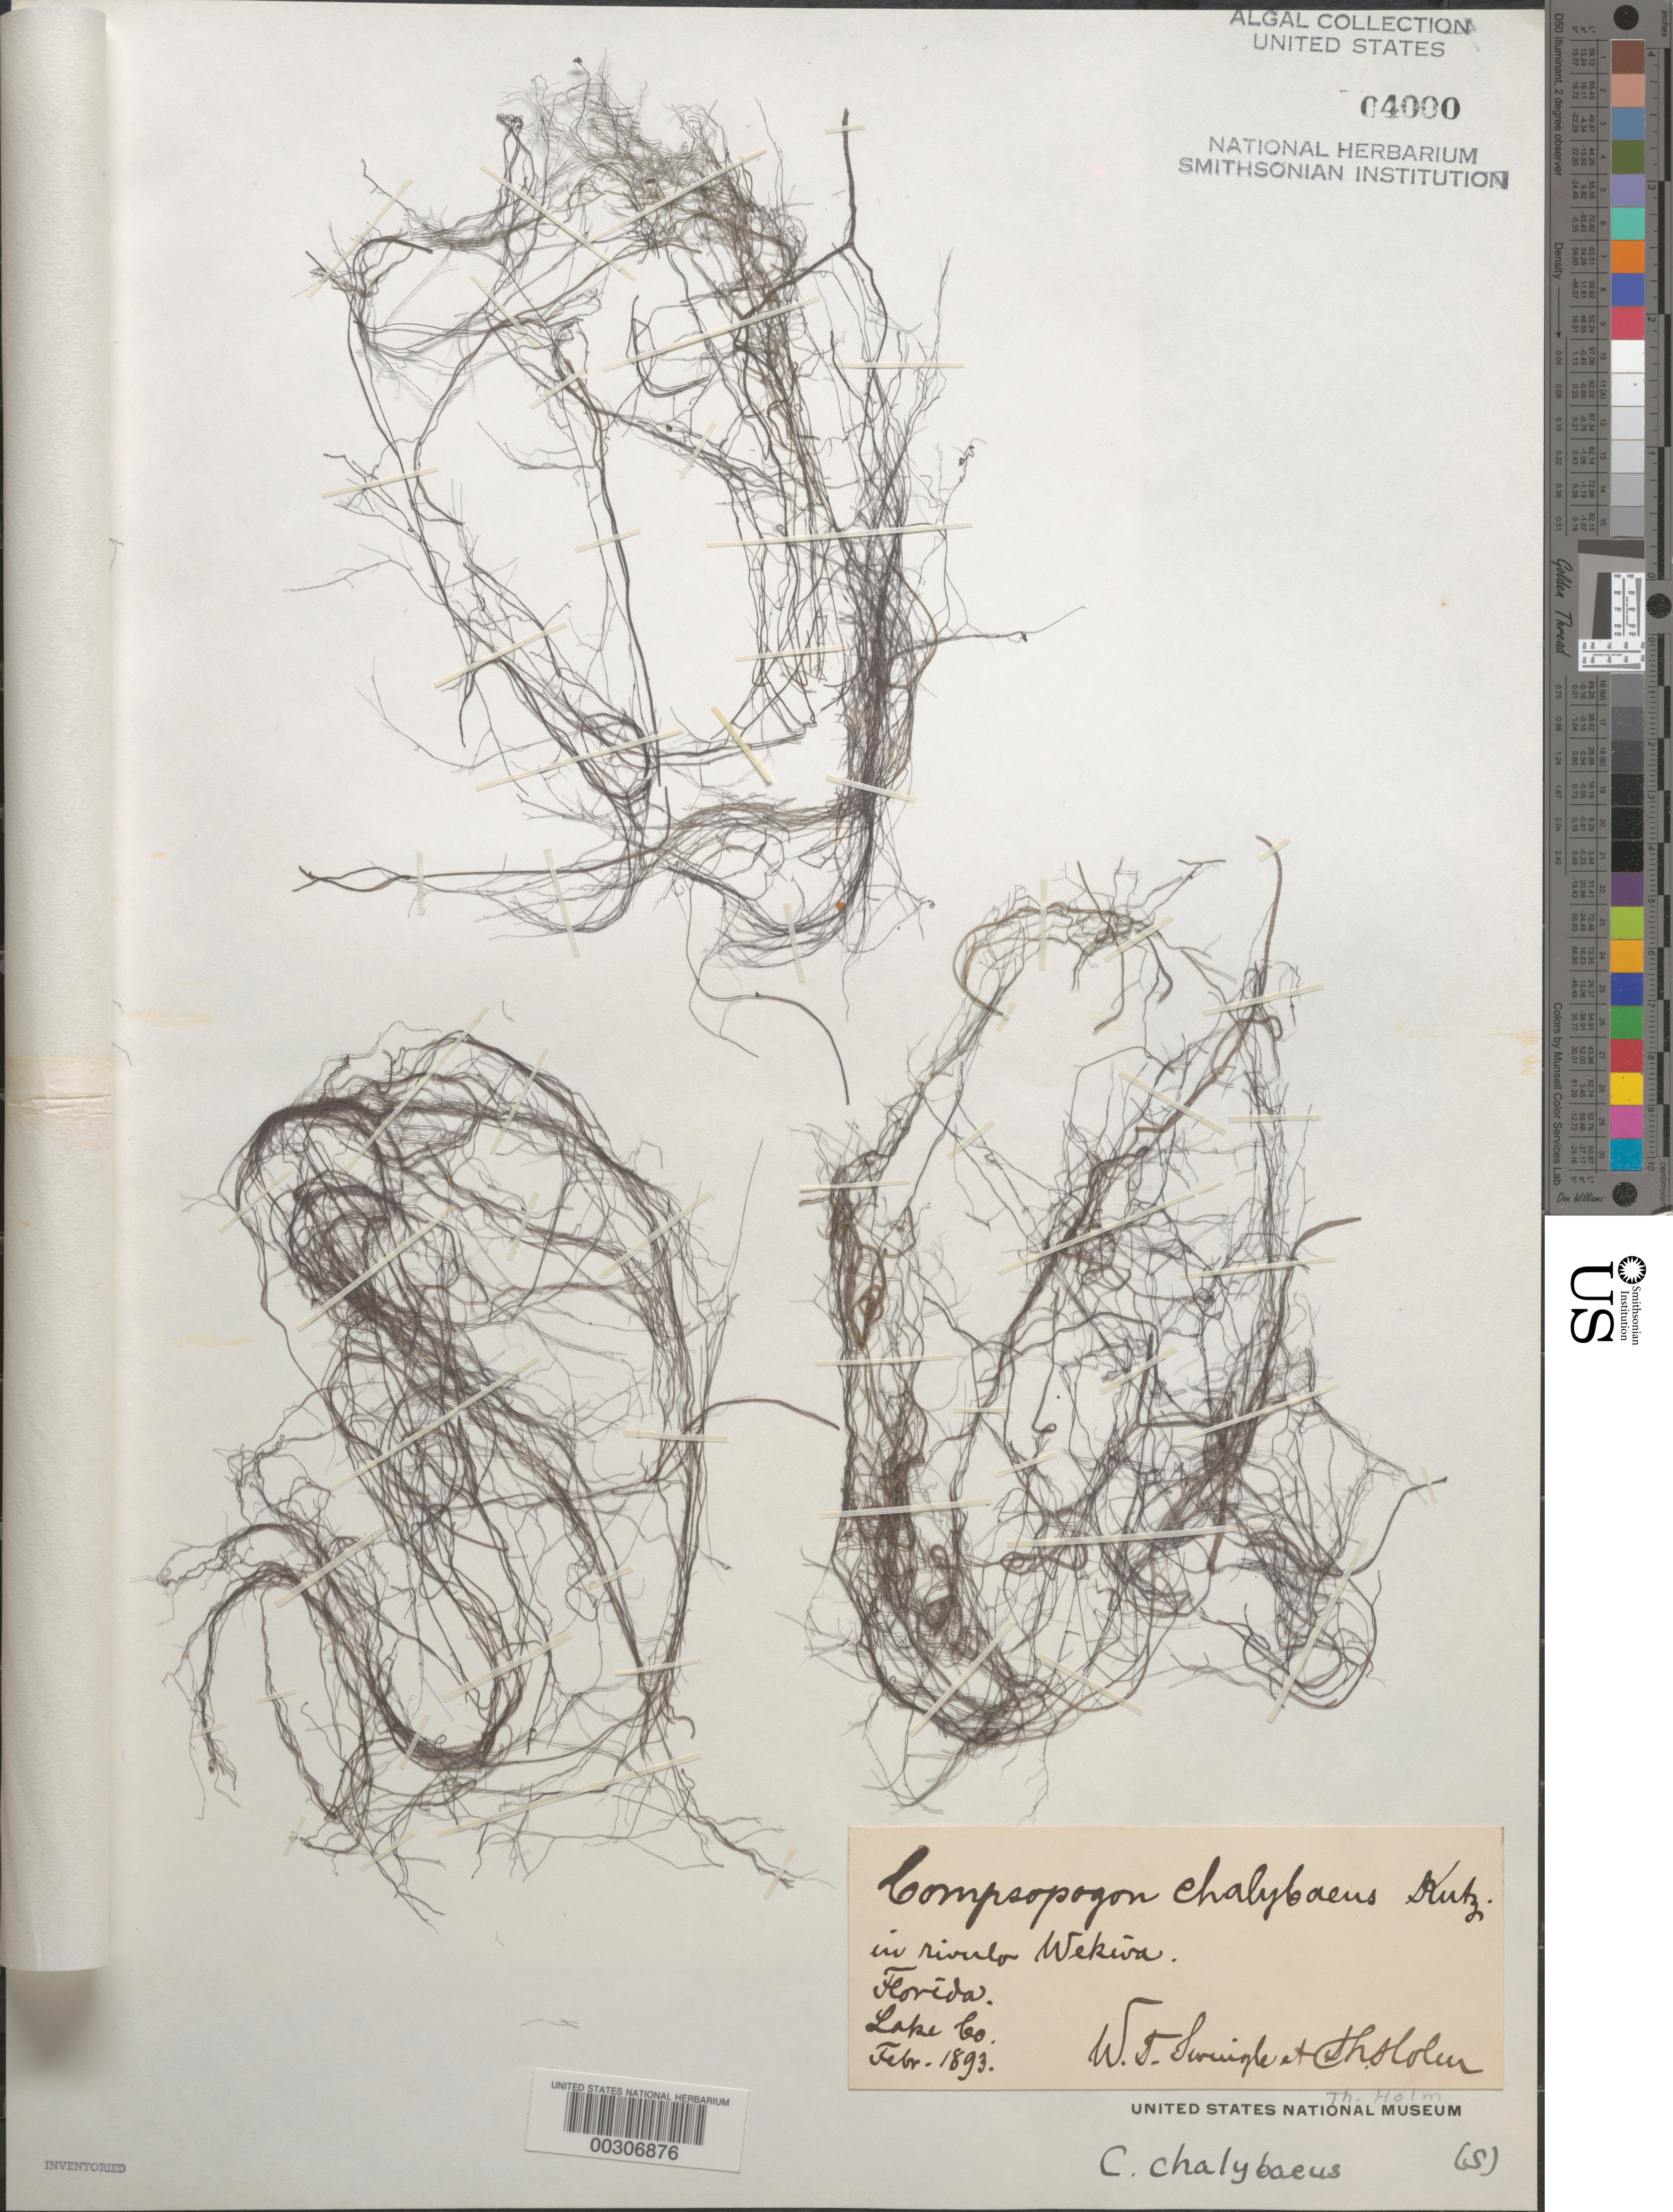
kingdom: Plantae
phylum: Rhodophyta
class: Compsopogonophyceae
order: Compsopogonales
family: Compsopogonaceae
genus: Compsopogon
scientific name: Compsopogon caeruleus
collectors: W. T. Swingle & T. Holm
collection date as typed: Feb 1893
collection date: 1893-02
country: United States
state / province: Florida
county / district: Lake County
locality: Wekiva Creek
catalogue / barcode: US 4000